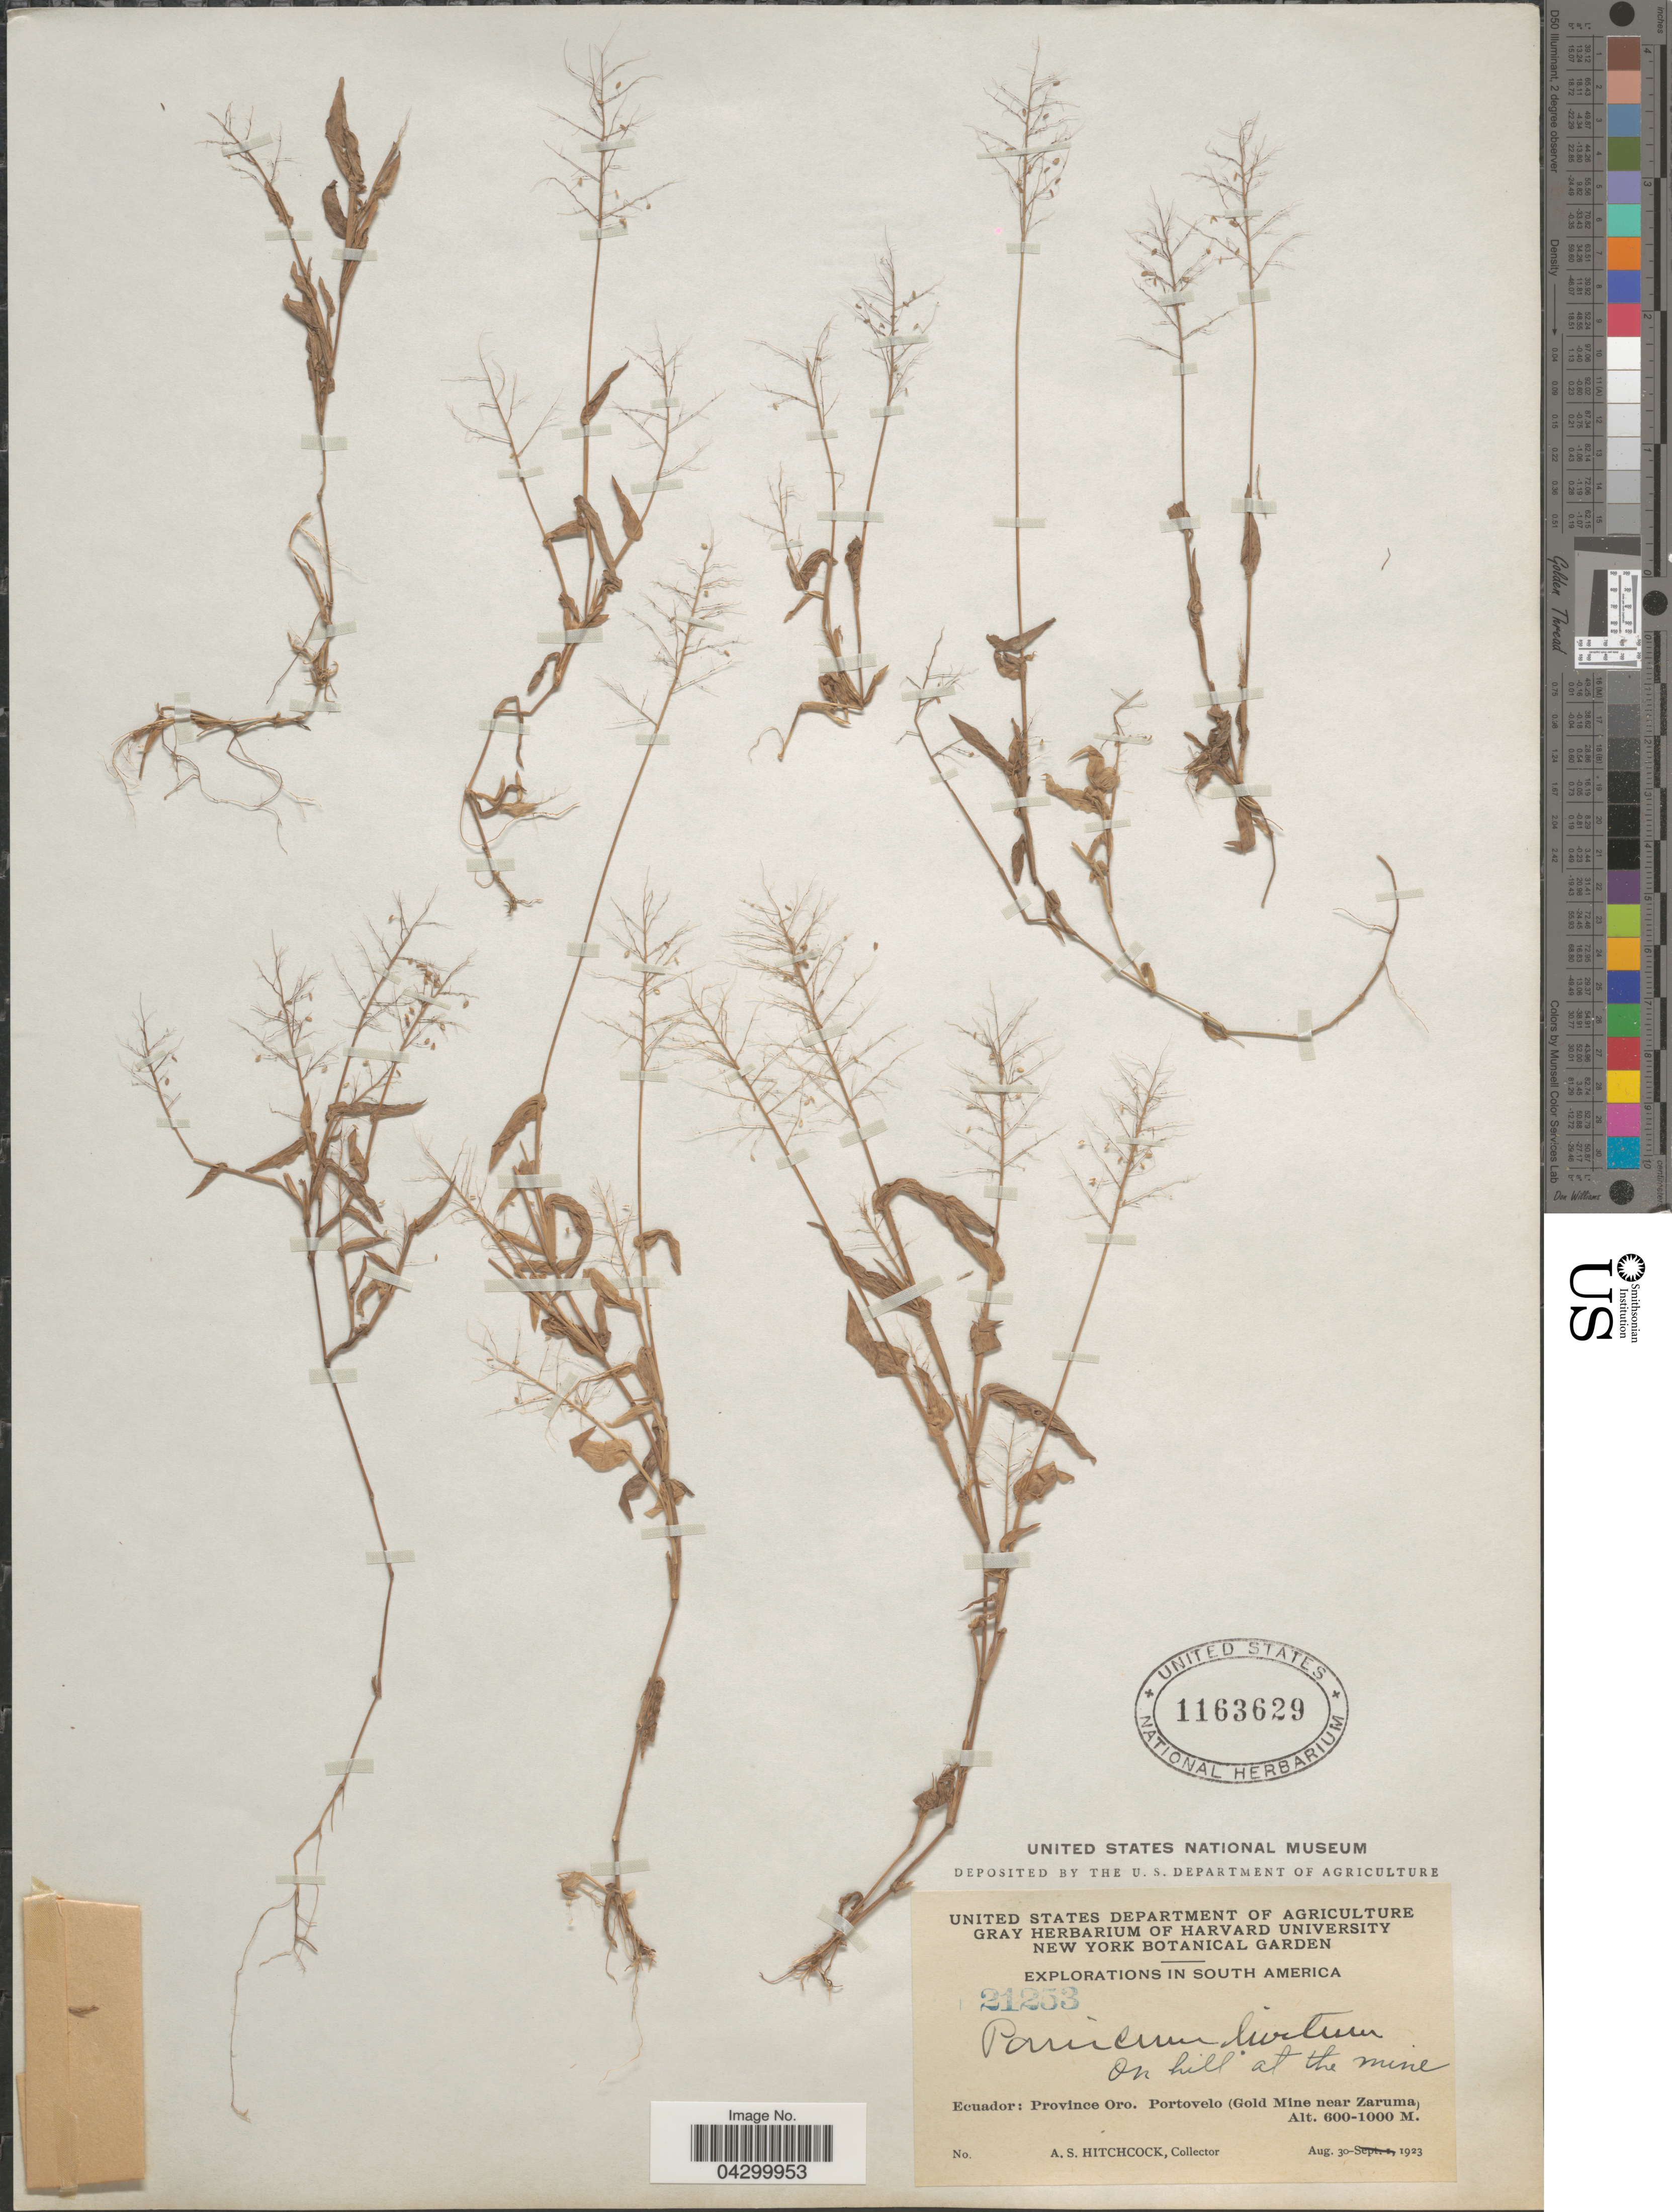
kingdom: Plantae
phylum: Tracheophyta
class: Liliopsida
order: Poales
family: Poaceae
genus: Panicum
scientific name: Panicum hirtum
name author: Lam.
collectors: A. S. Hitchcock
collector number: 21253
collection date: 1923-08-30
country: Ecuador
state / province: El Oro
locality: Explorations in South America. Province Oro. Portovelo (Gold Mine near Zaruma).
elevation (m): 600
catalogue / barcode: US 1163629